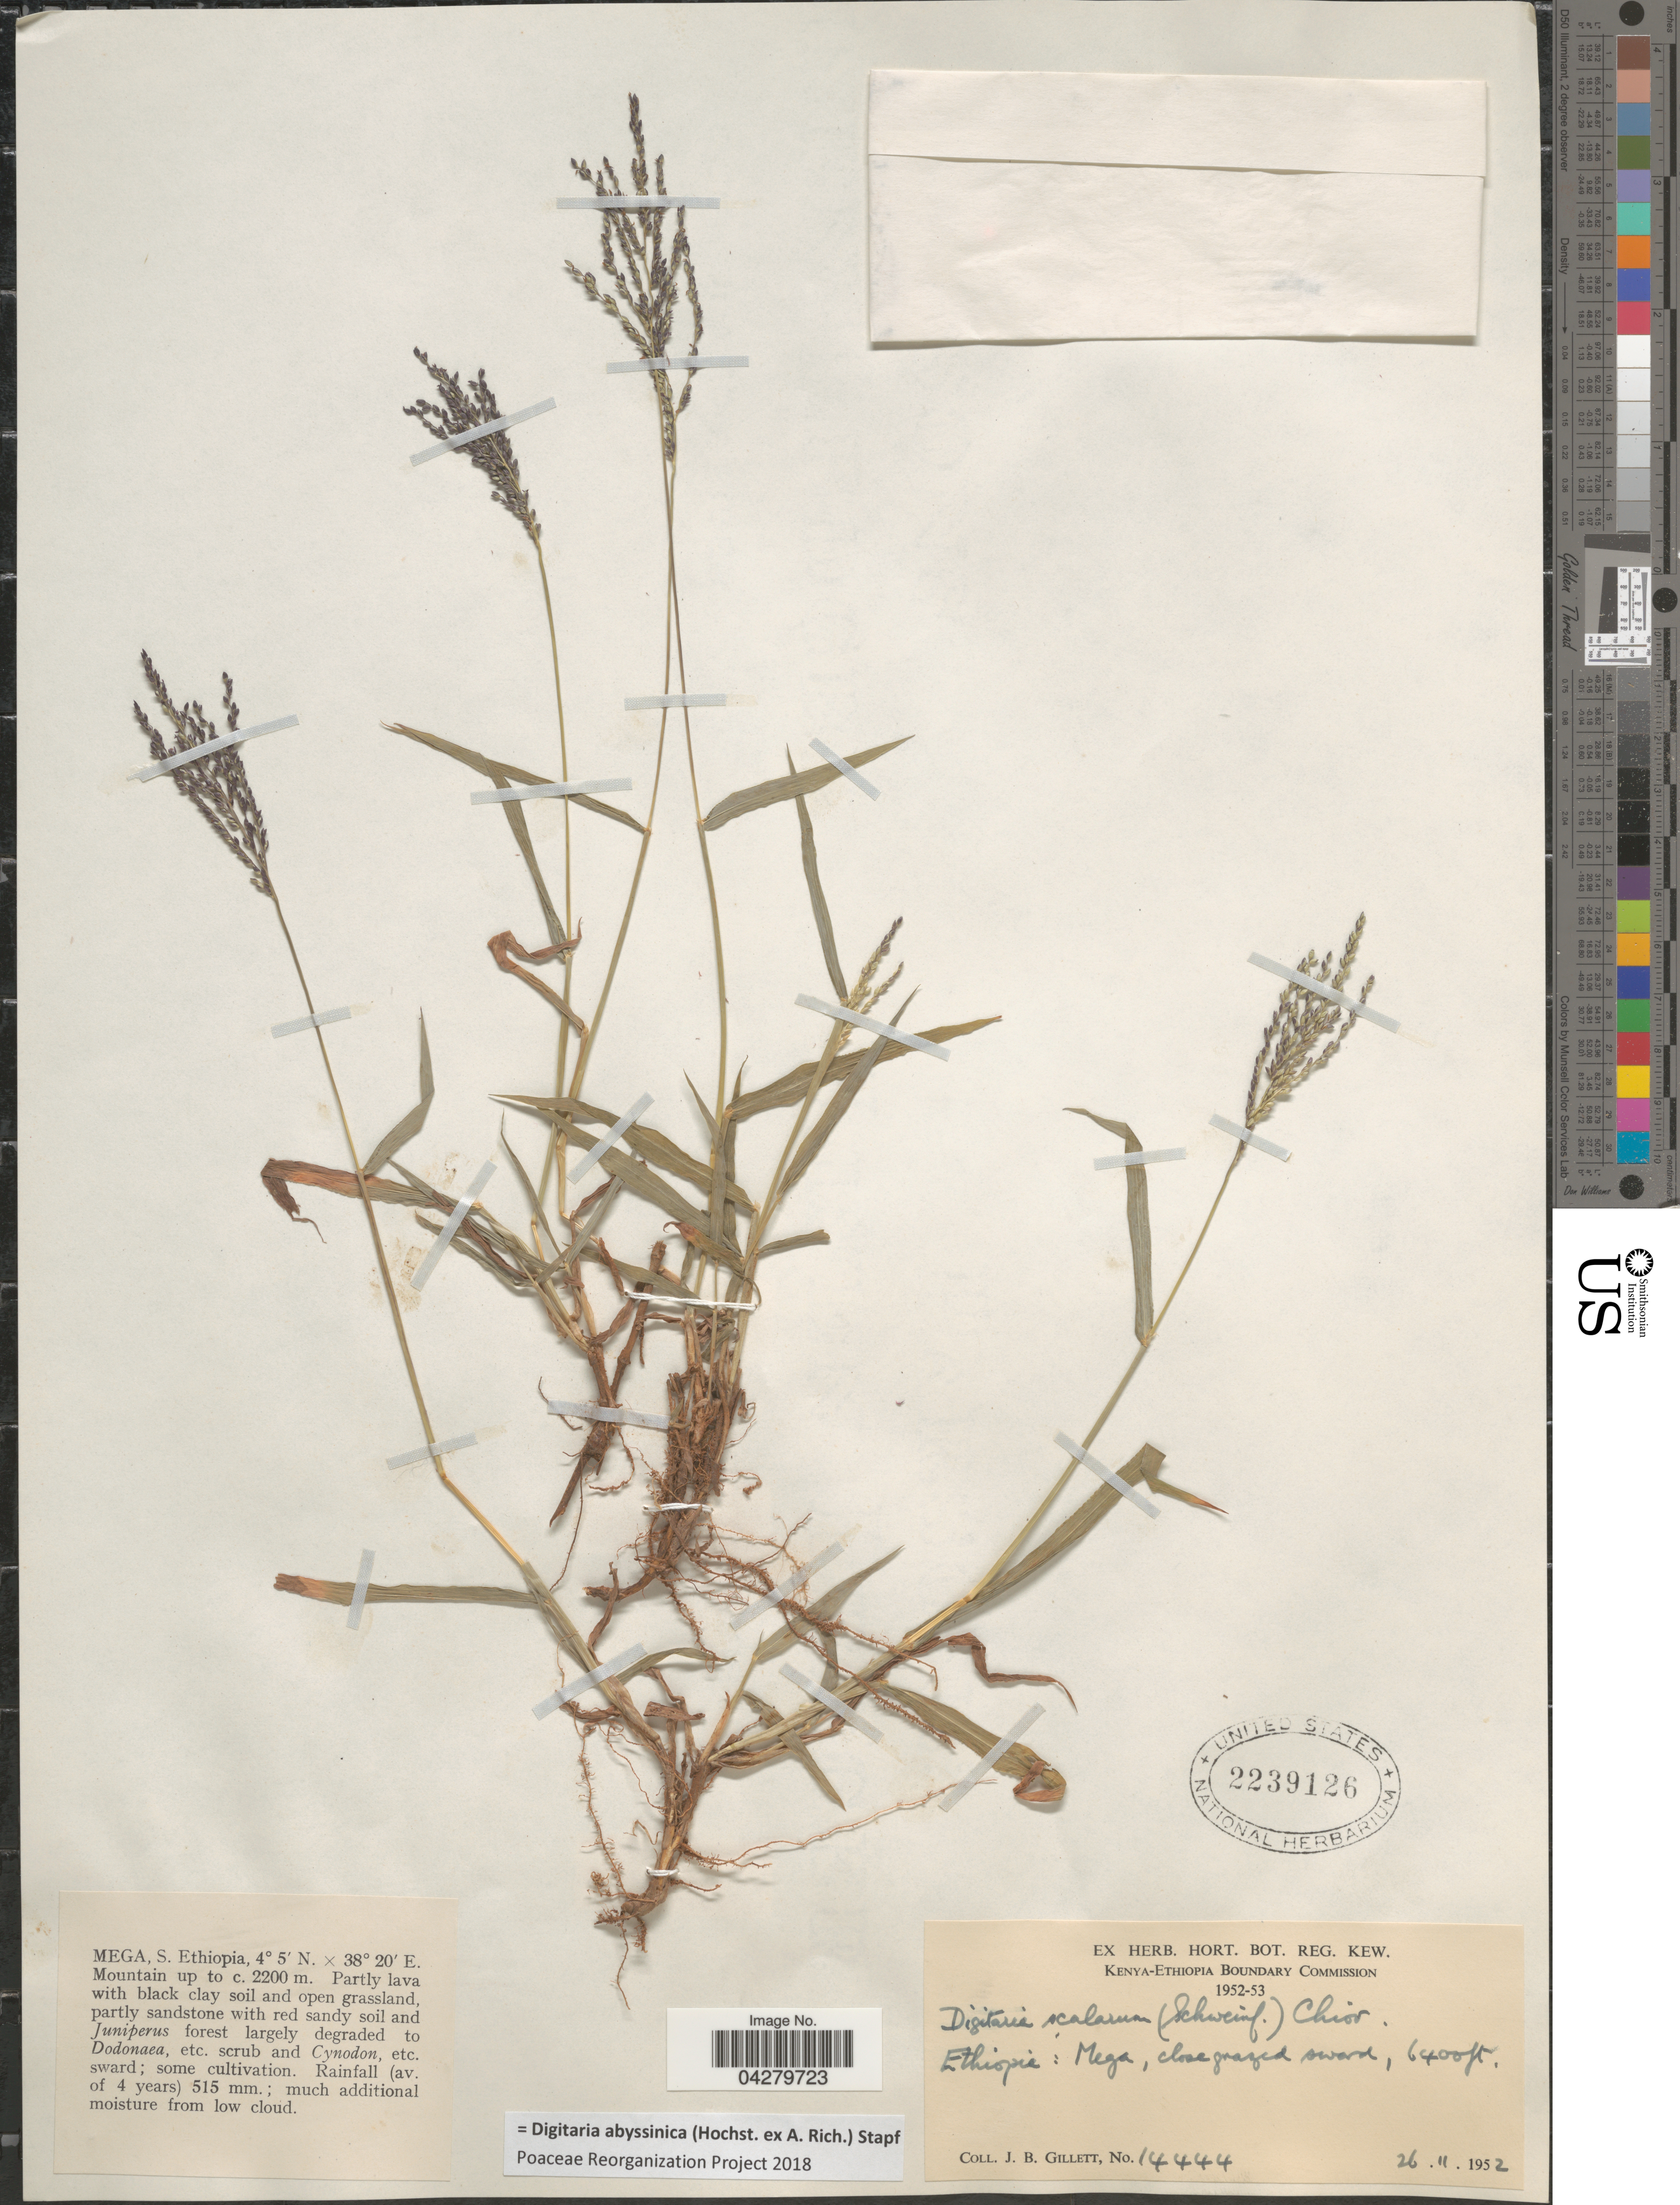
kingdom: Plantae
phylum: Tracheophyta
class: Liliopsida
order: Poales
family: Poaceae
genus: Digitaria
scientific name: Digitaria abyssinica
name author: (Hochst. ex Rich.) Stapf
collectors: J. B. Gillett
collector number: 14444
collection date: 1952-11-26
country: Ethiopia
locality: Mega, S. Ethiopia.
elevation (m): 1951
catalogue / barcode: US 2239126